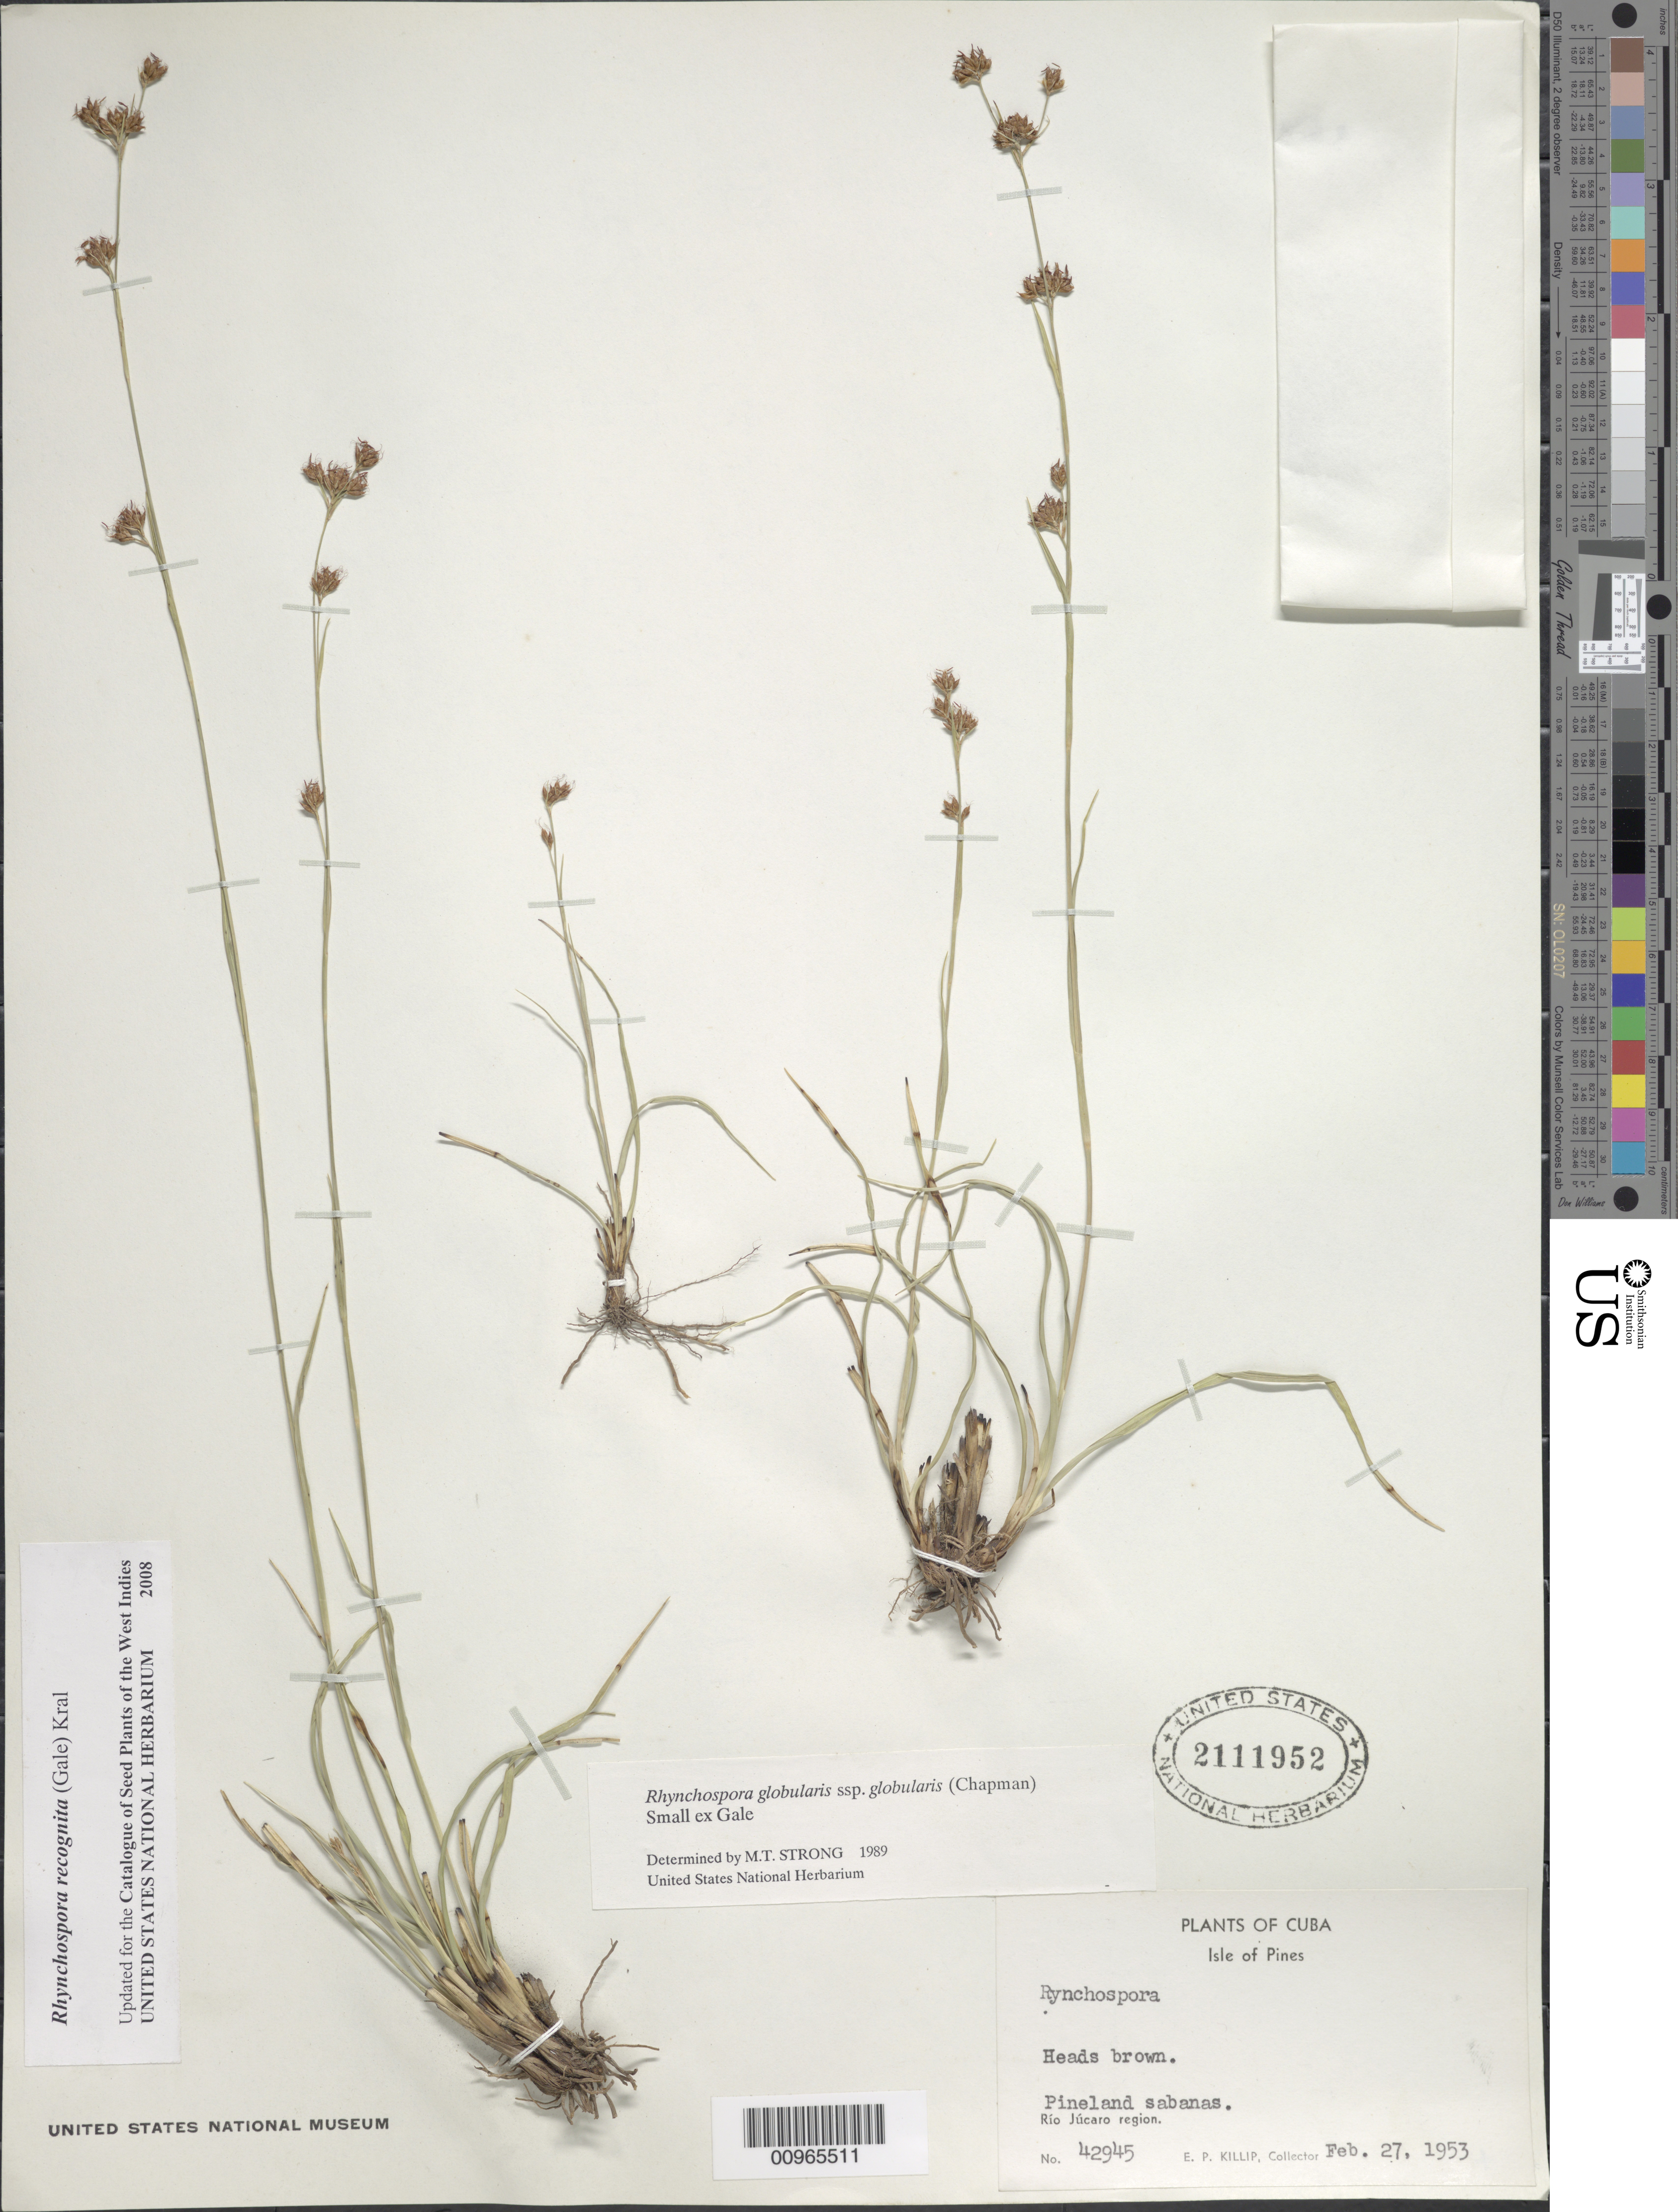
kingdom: Plantae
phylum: Tracheophyta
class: Liliopsida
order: Poales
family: Cyperaceae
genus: Rhynchospora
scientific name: Rhynchospora recognita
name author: (Gale) Kral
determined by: Strong, M. T., (US), Smithsonian Institution - National Museum of Natural History (UNITED STATES)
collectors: E. P. Killip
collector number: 42945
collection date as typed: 27 Feb 1953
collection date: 1953-02-27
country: Cuba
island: Isla de la Juventud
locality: Río Júcaro region, pineland sabanas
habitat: Pineland sabanas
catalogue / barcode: US 2111952